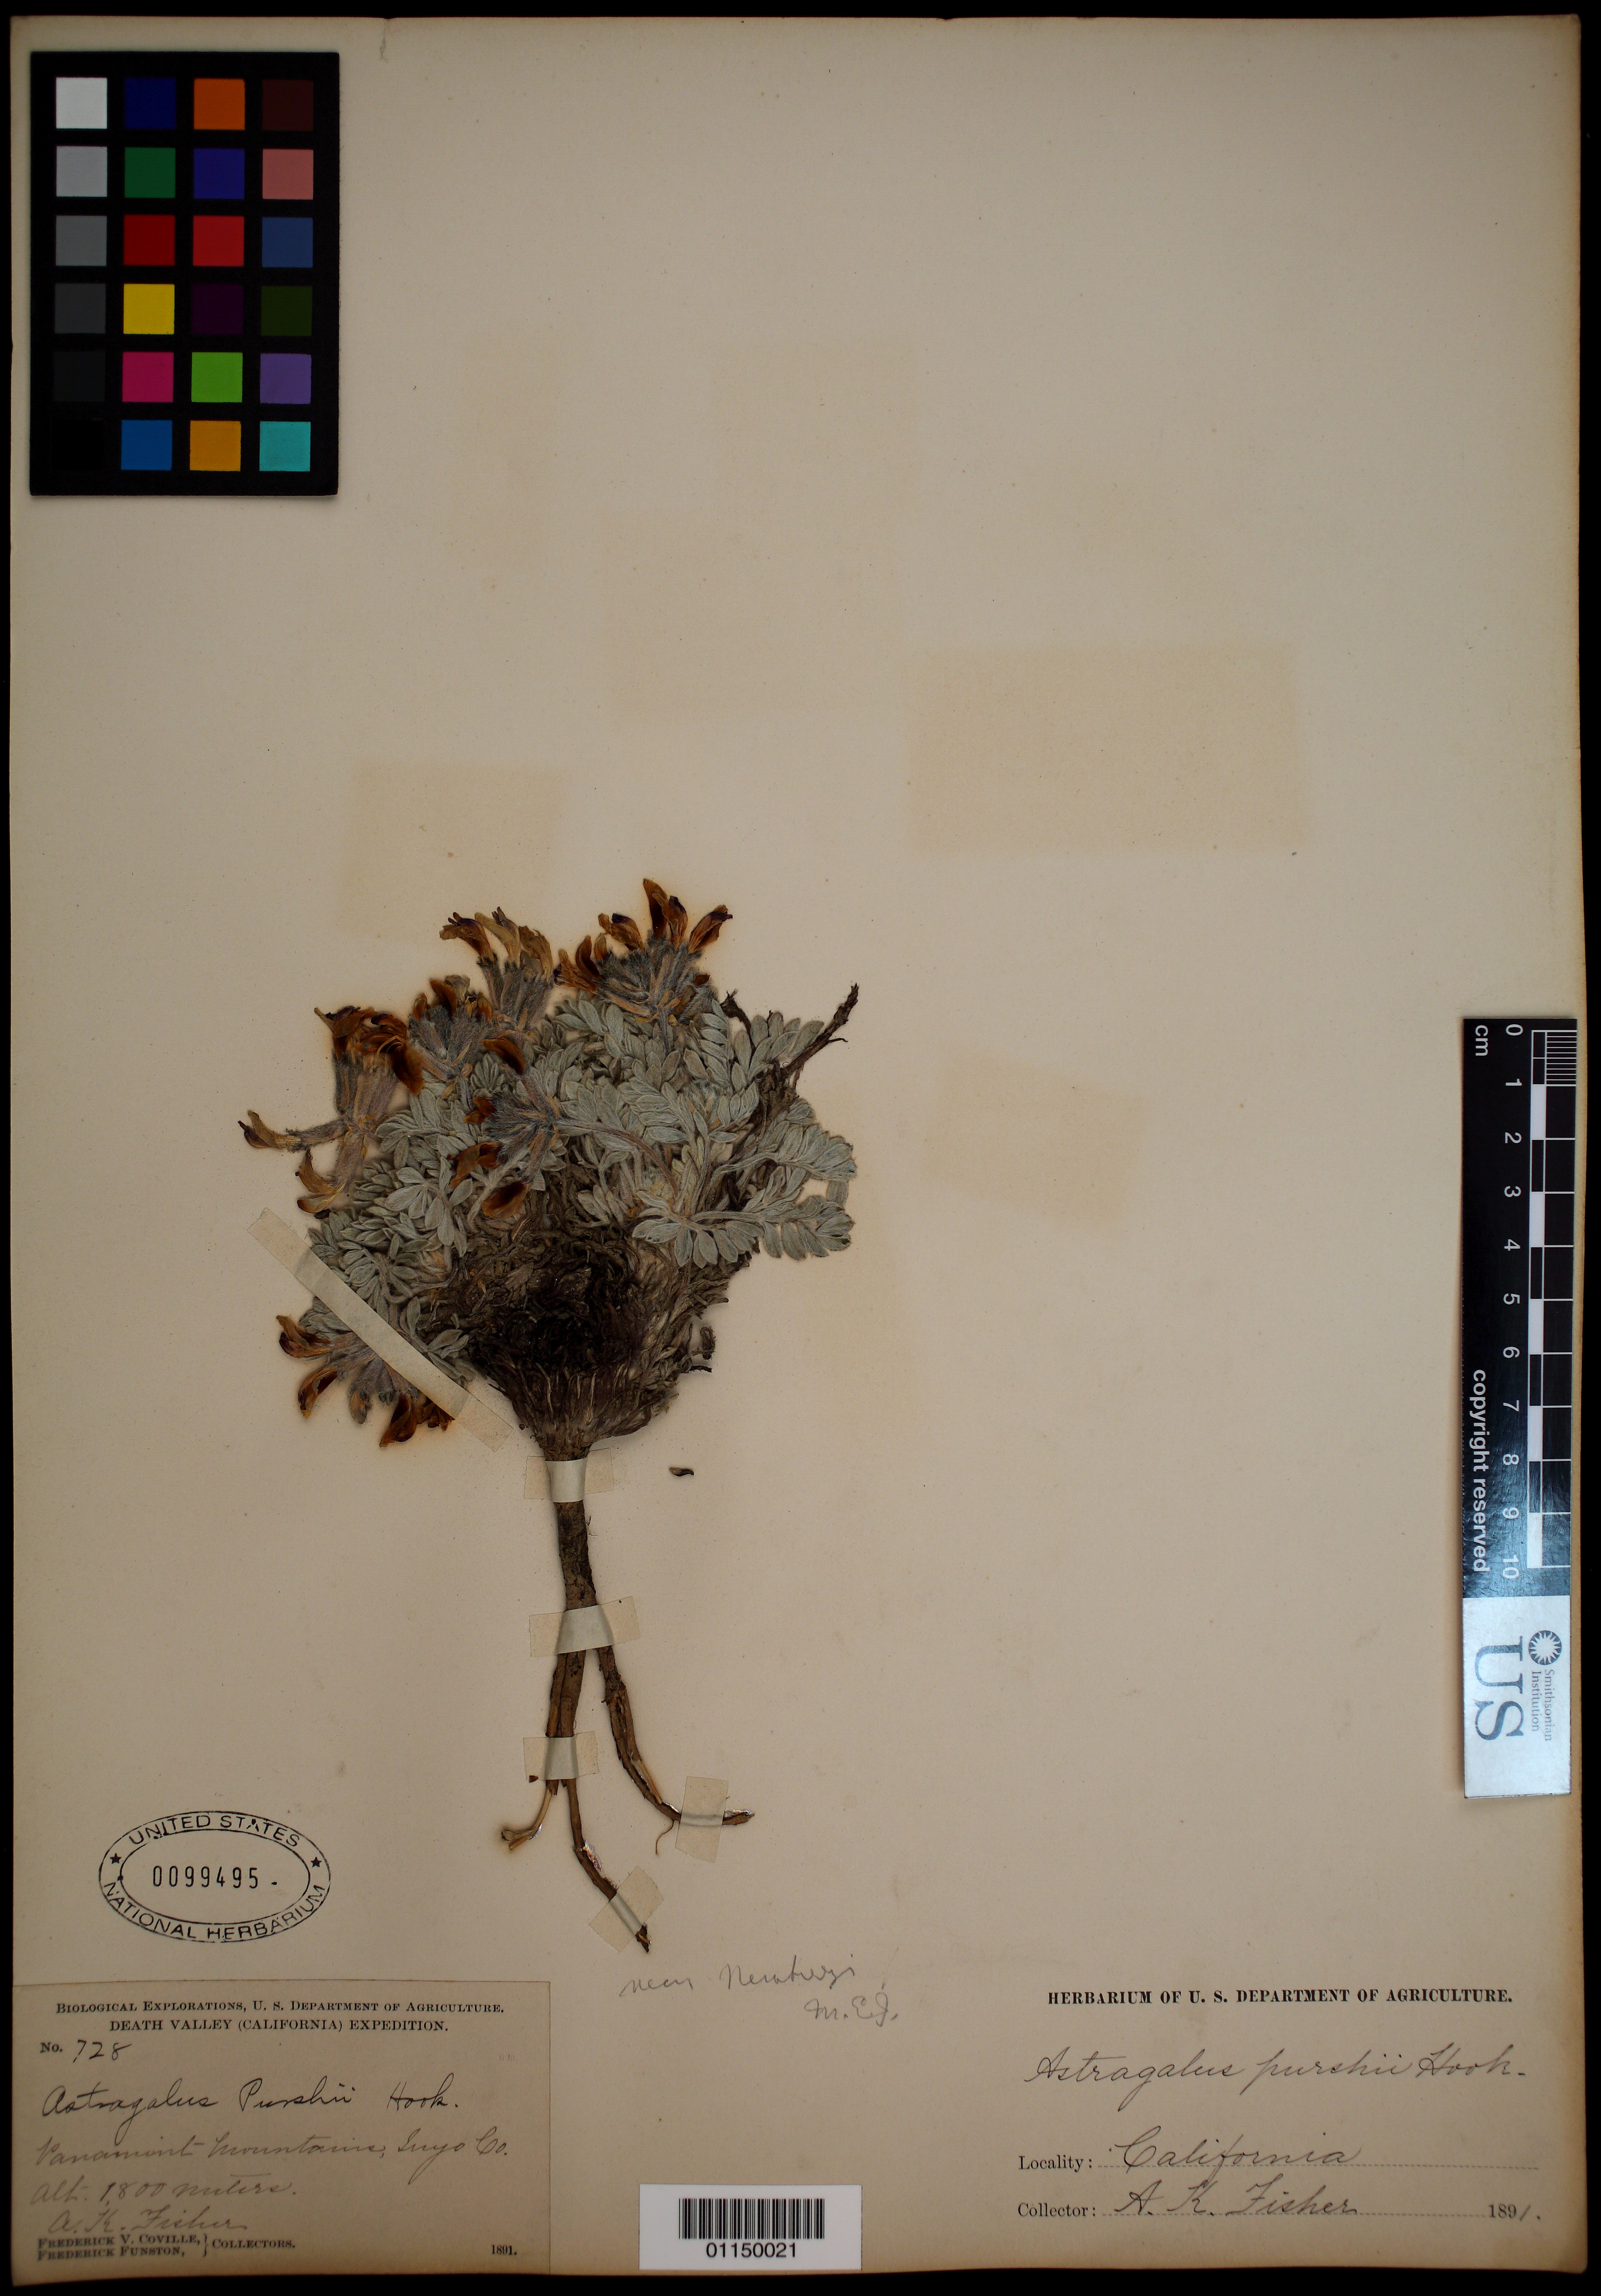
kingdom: Plantae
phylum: Tracheophyta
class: Magnoliopsida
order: Fabales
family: Fabaceae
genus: Astragalus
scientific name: Astragalus purshii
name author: Douglas ex Hook.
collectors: A. K. Fisher, F. V. Coville & F. Funston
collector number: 728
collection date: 1891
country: United States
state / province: California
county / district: Inyo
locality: Panamint Mts.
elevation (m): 1800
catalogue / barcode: US 99495